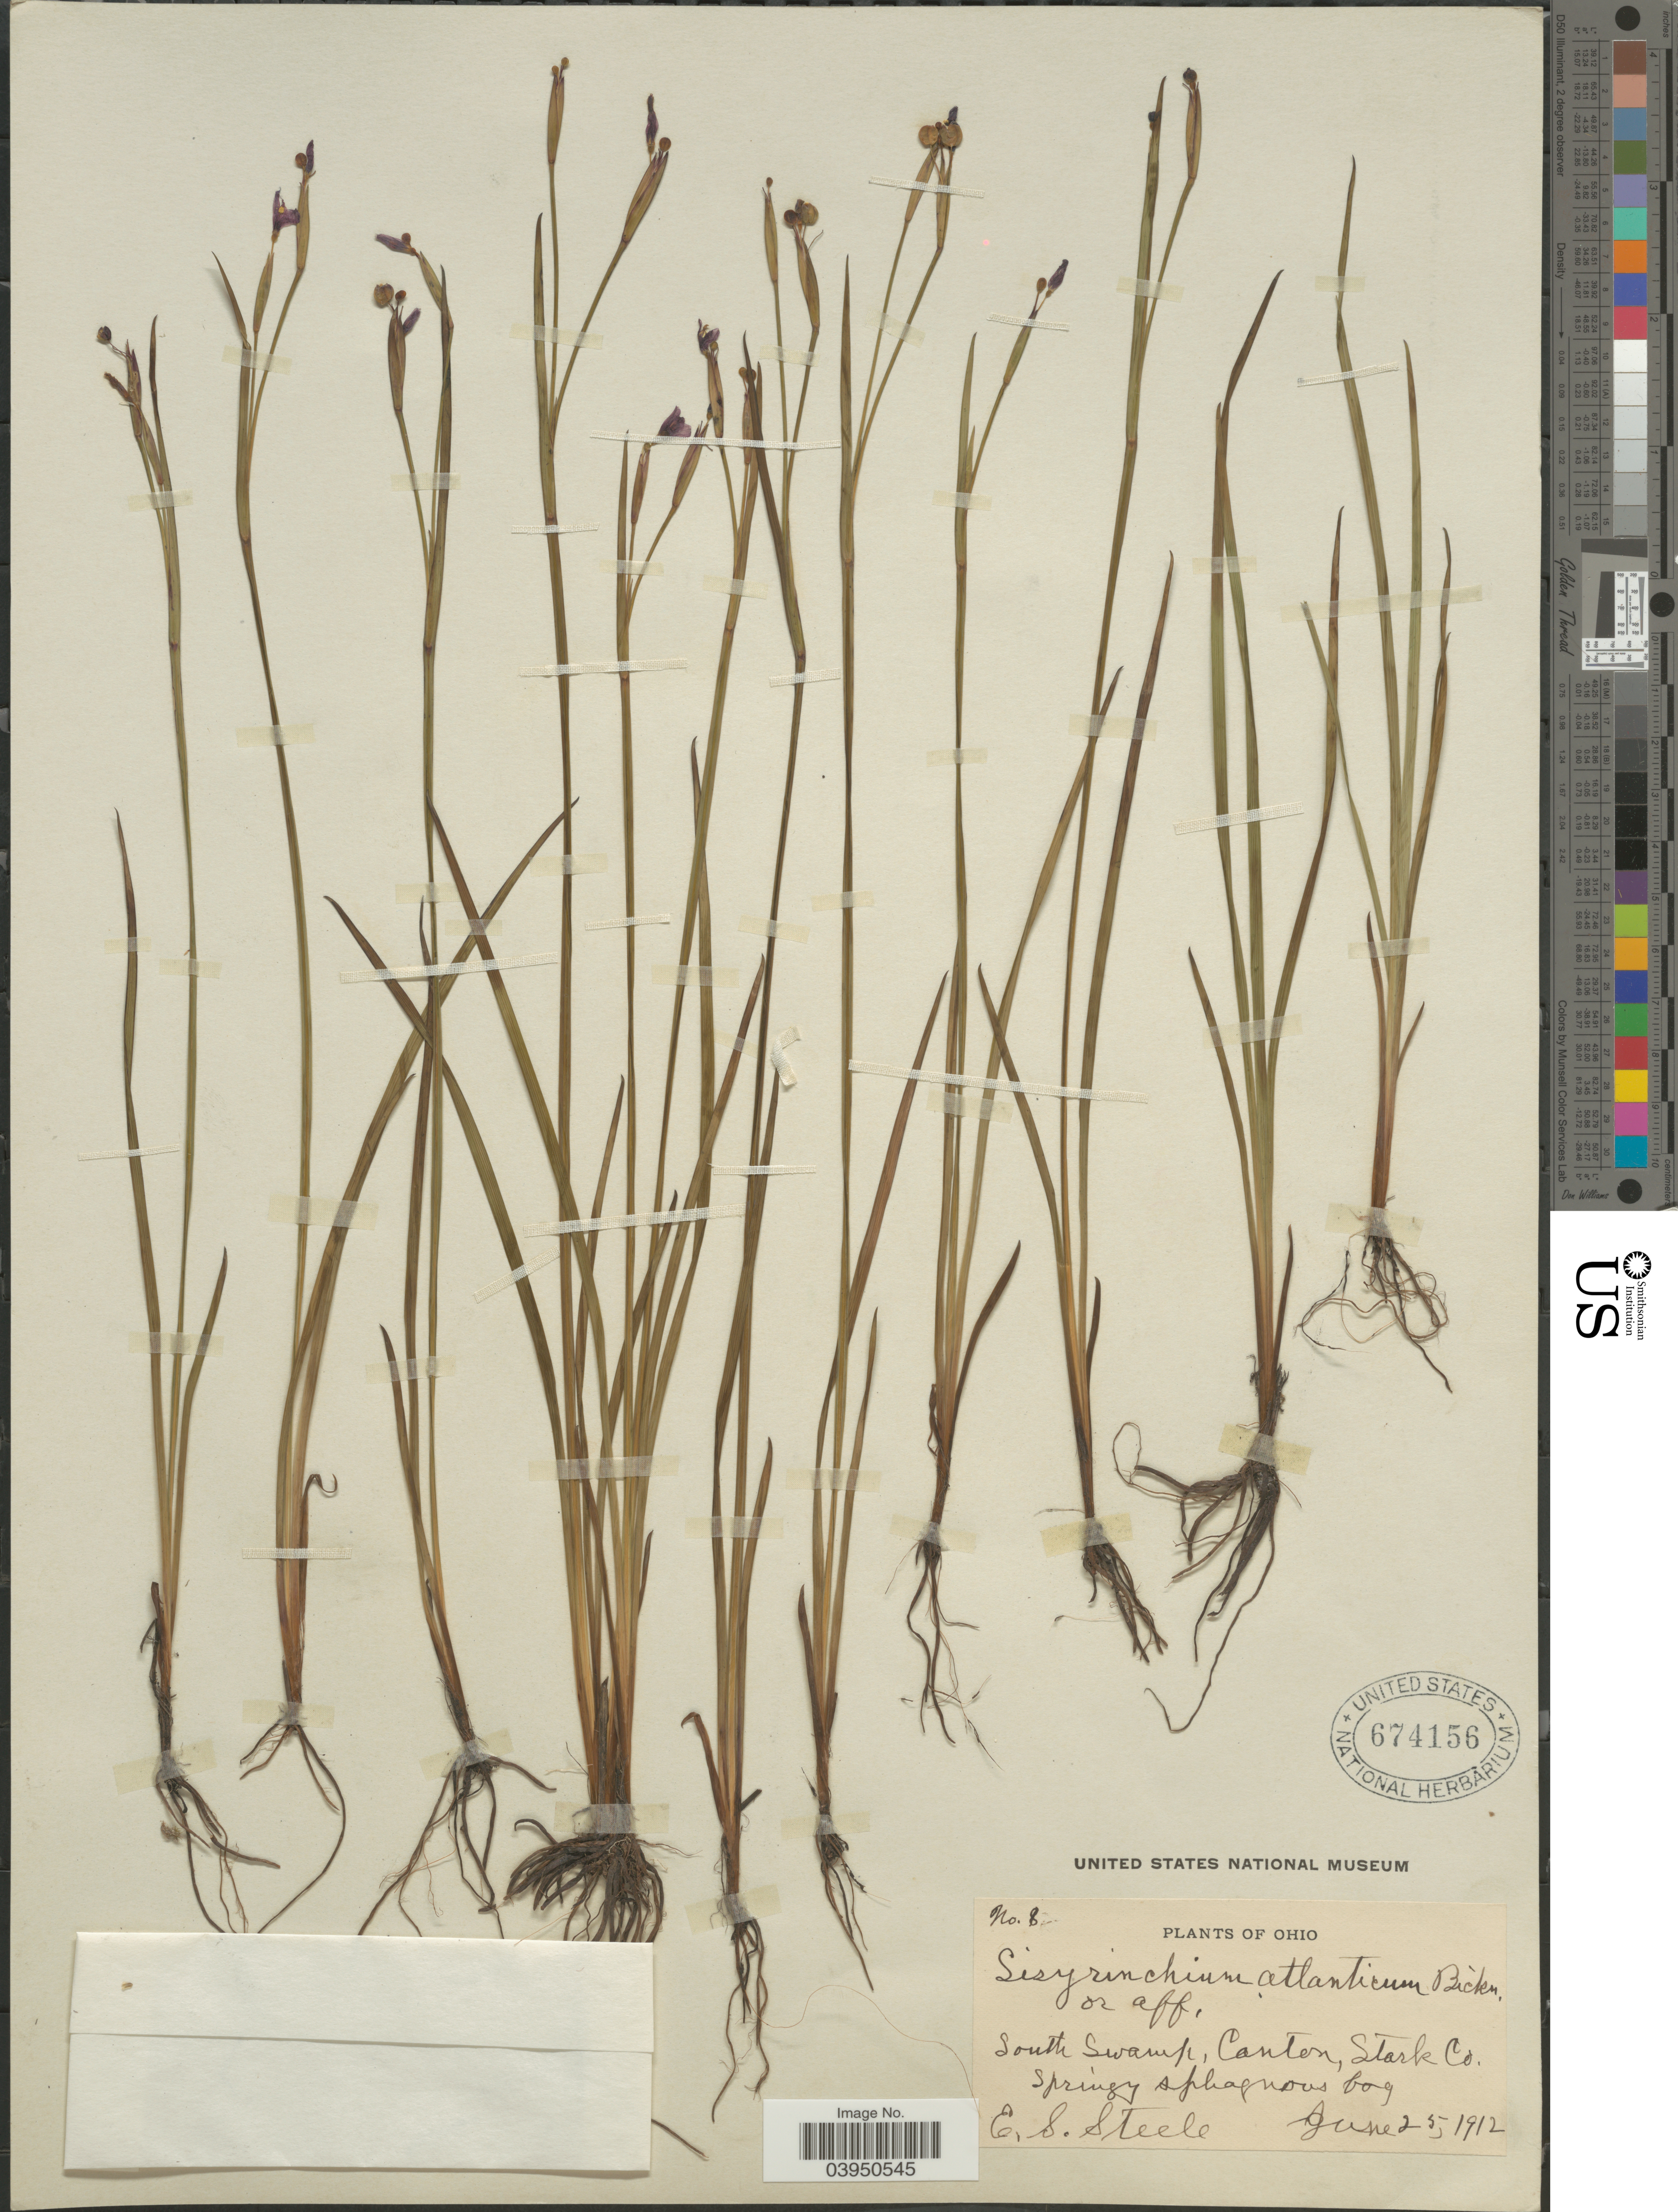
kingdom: Plantae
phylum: Tracheophyta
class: Liliopsida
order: Asparagales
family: Iridaceae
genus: Sisyrinchium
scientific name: Sisyrinchium atlanticum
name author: E.P. Bicknell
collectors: E. Steele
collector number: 8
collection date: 1912-06-25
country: United States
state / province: Ohio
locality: South Swamp, Canton, Stark Co.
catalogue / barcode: US 674156